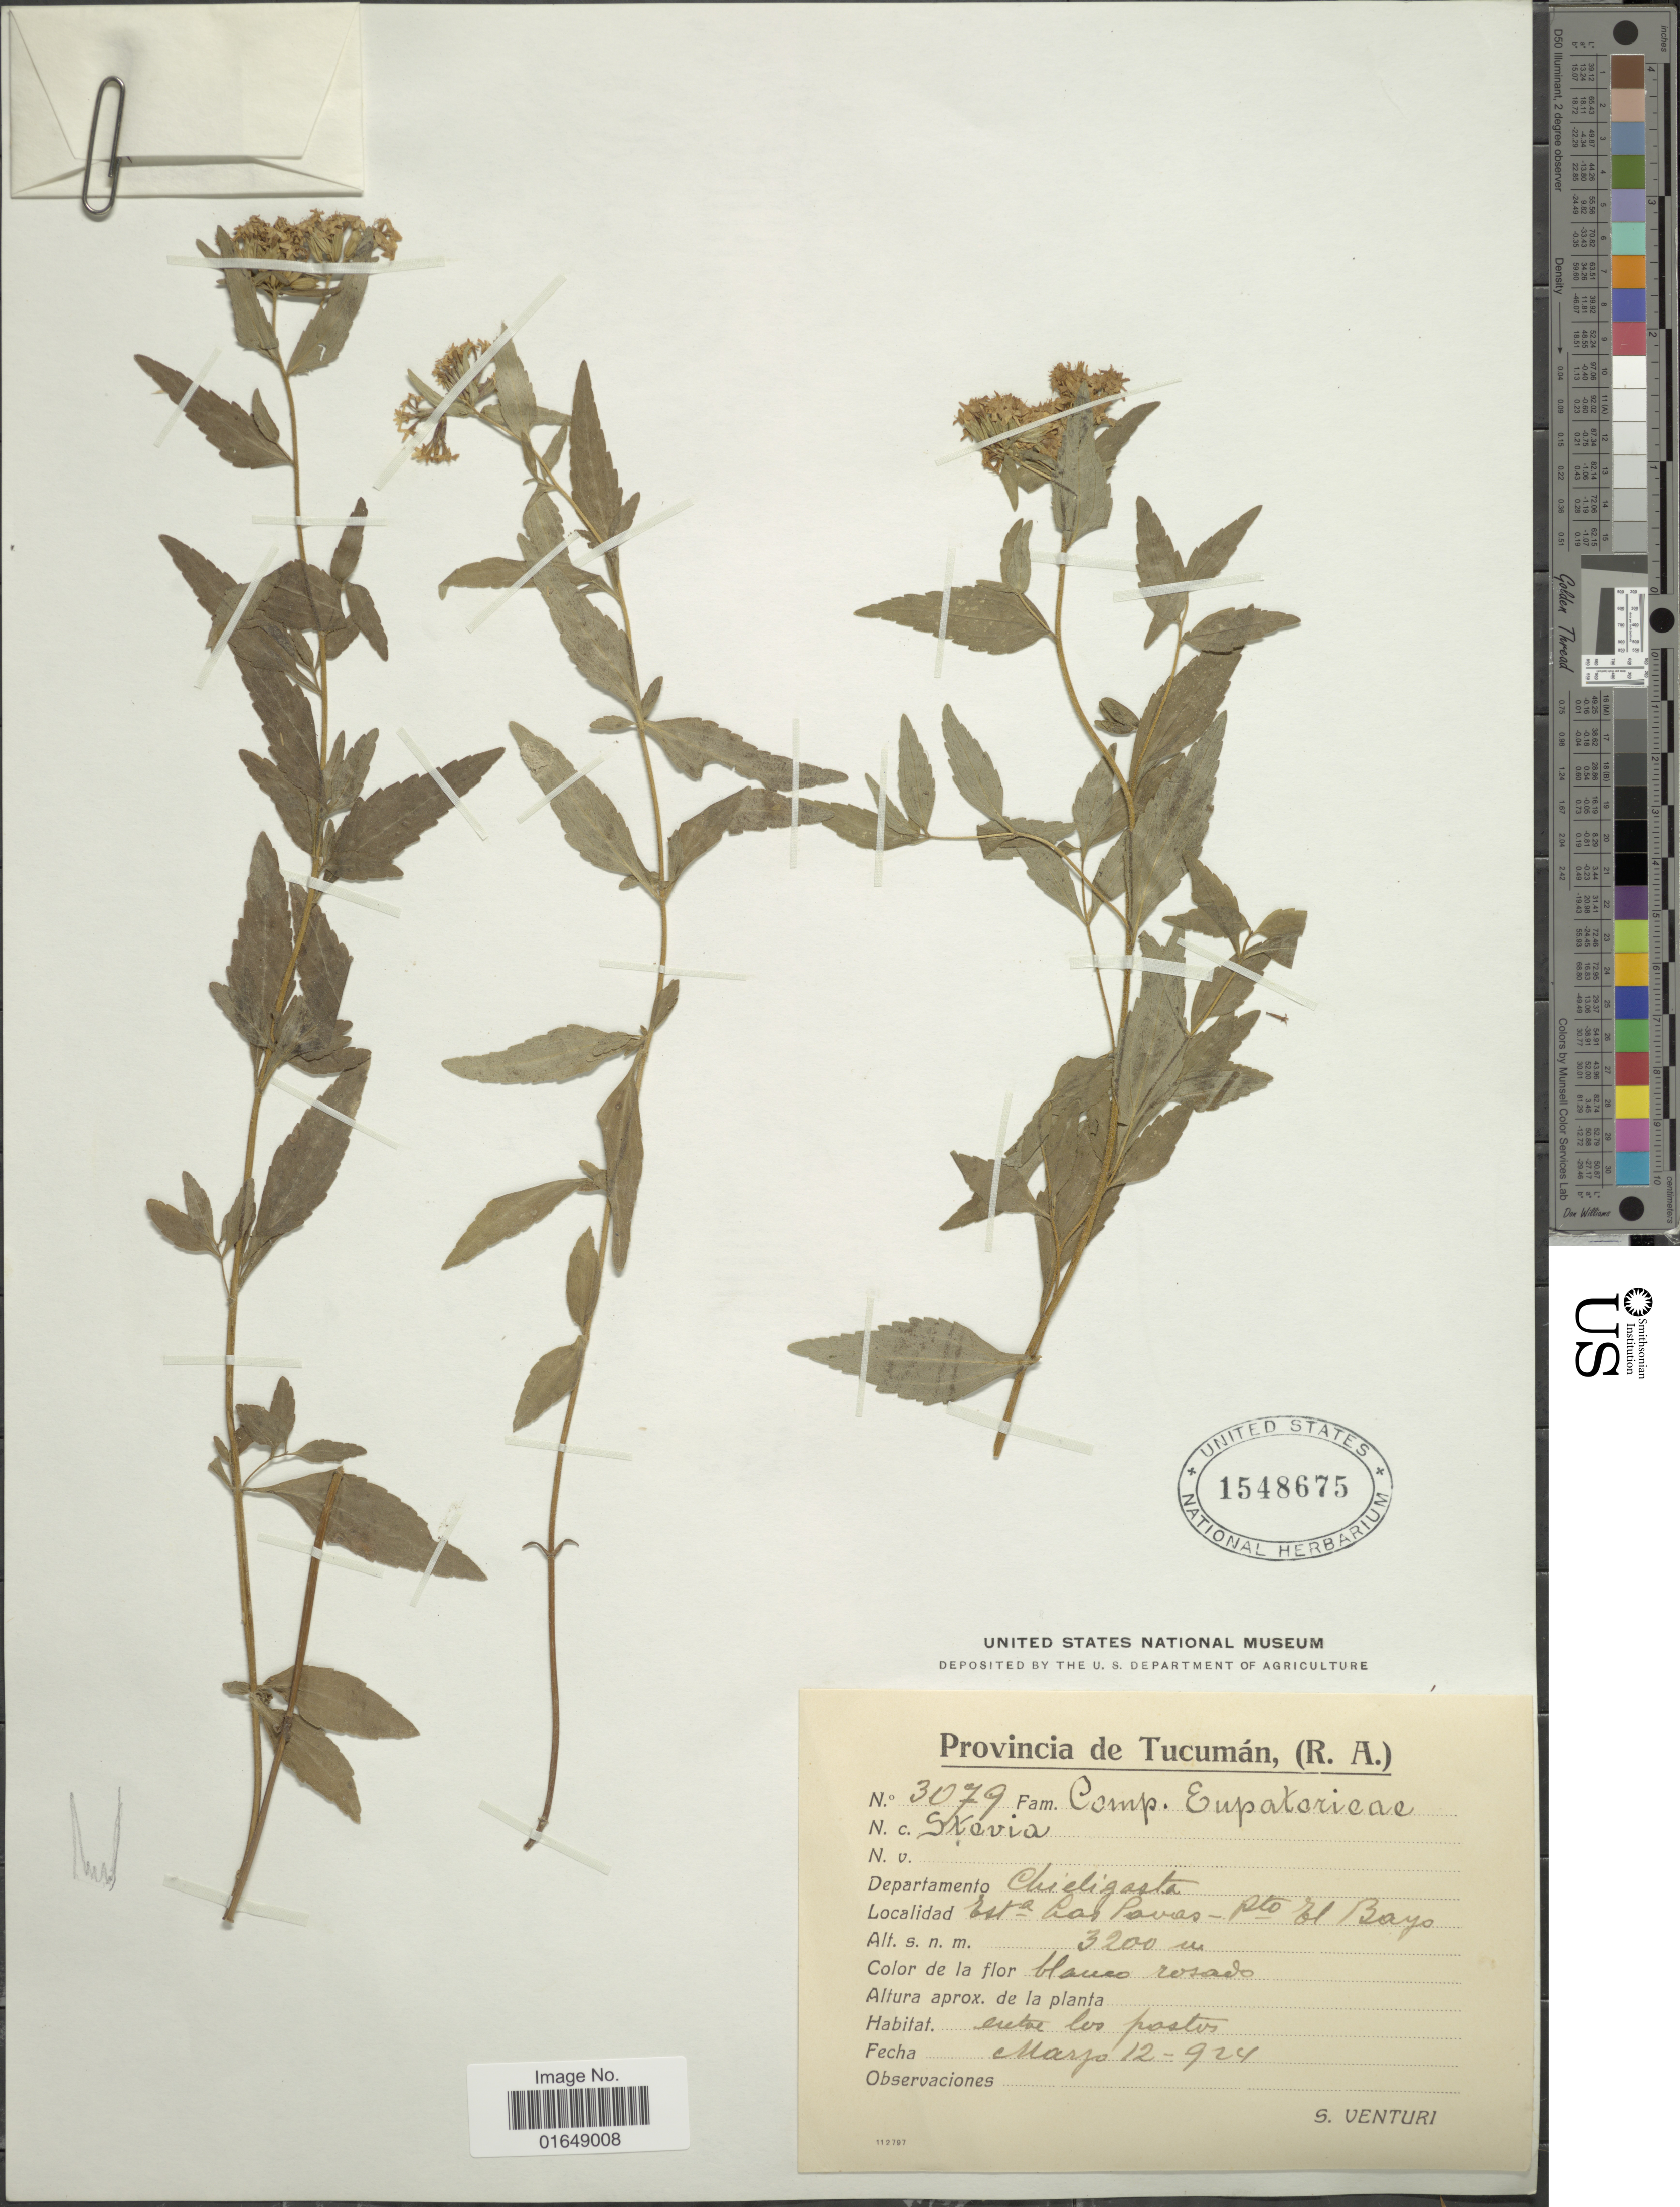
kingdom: Plantae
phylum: Tracheophyta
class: Magnoliopsida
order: Asterales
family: Asteraceae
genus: Stevia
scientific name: Stevia sp.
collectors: S. Venturi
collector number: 3079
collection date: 1924-03-12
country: Argentina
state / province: Tucuman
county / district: Chicligasta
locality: Esta Las Pavas-Pto El Bayo.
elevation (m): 300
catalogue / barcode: US 1548675